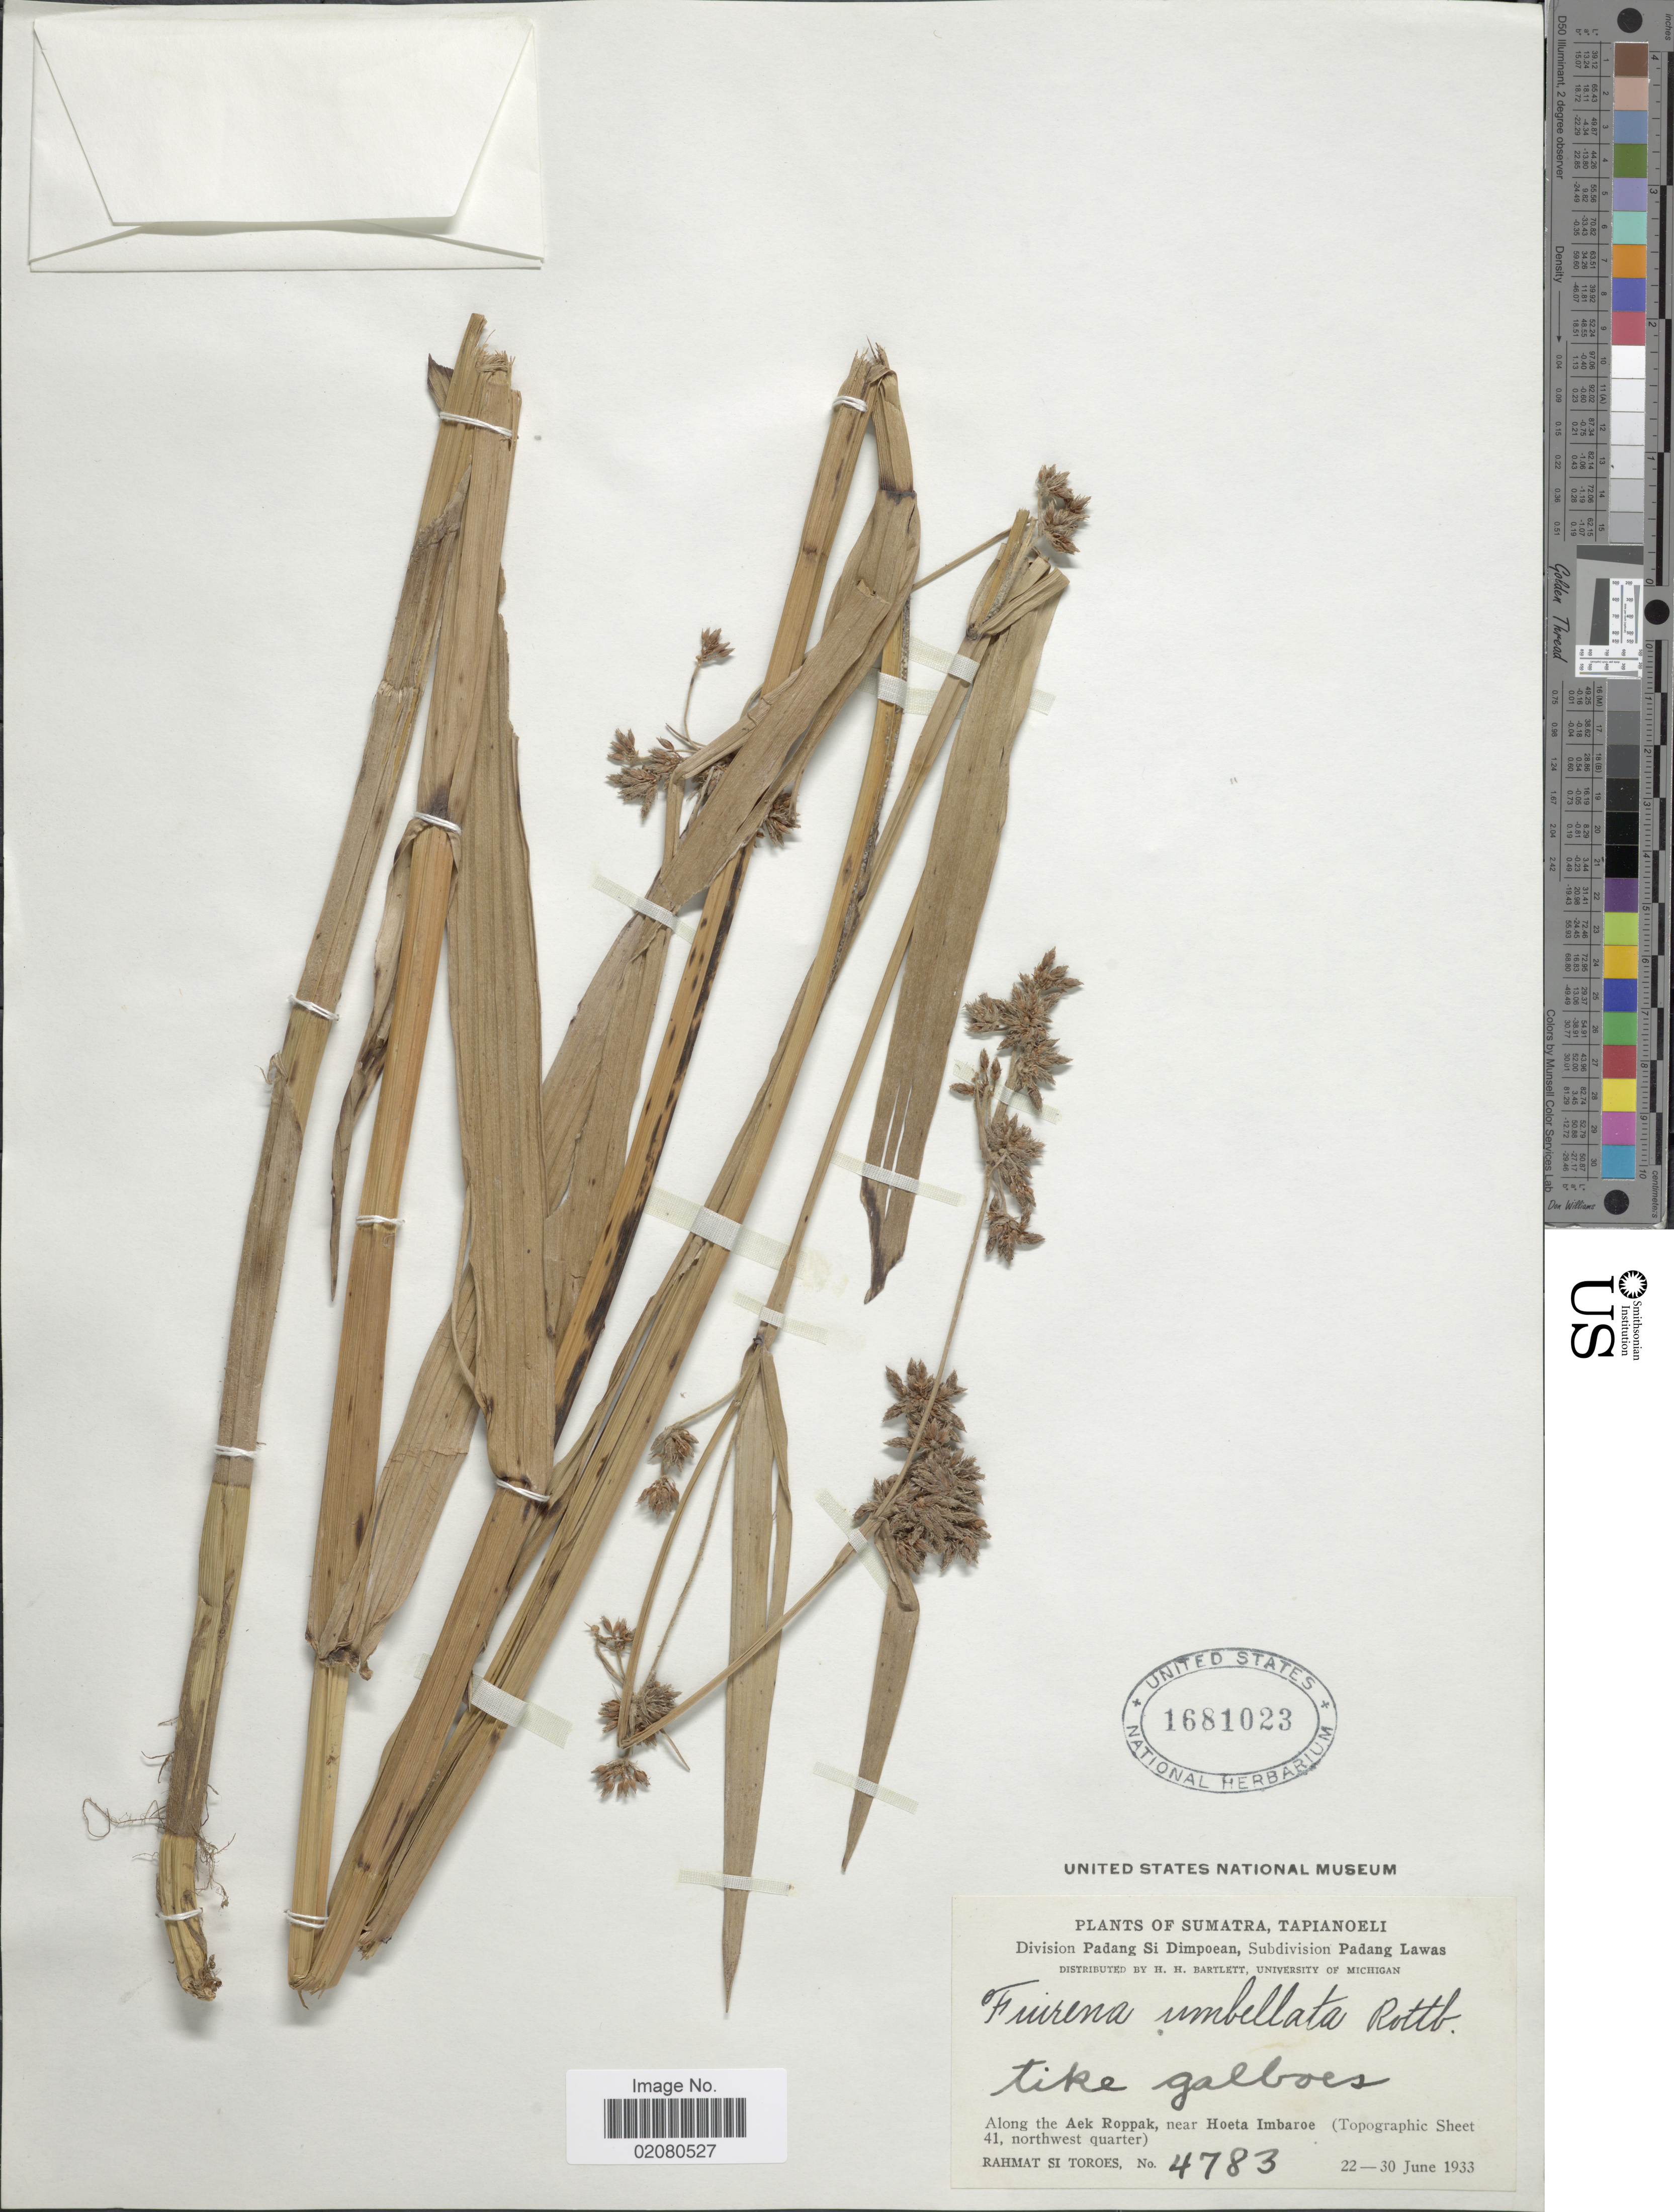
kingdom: Plantae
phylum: Tracheophyta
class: Liliopsida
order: Poales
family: Cyperaceae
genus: Fuirena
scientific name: Fuirena umbellata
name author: Rottb.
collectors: Rahmat Si Boeea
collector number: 4783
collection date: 1933-06-22/1933-06-30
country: Indonesia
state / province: Sumatra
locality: Tapianoeli, tike galboes, Along the Aek Roppak, near Hoeta Imbaroe (Topgraphic Sheet 41, northwest quarter).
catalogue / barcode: US 1681023